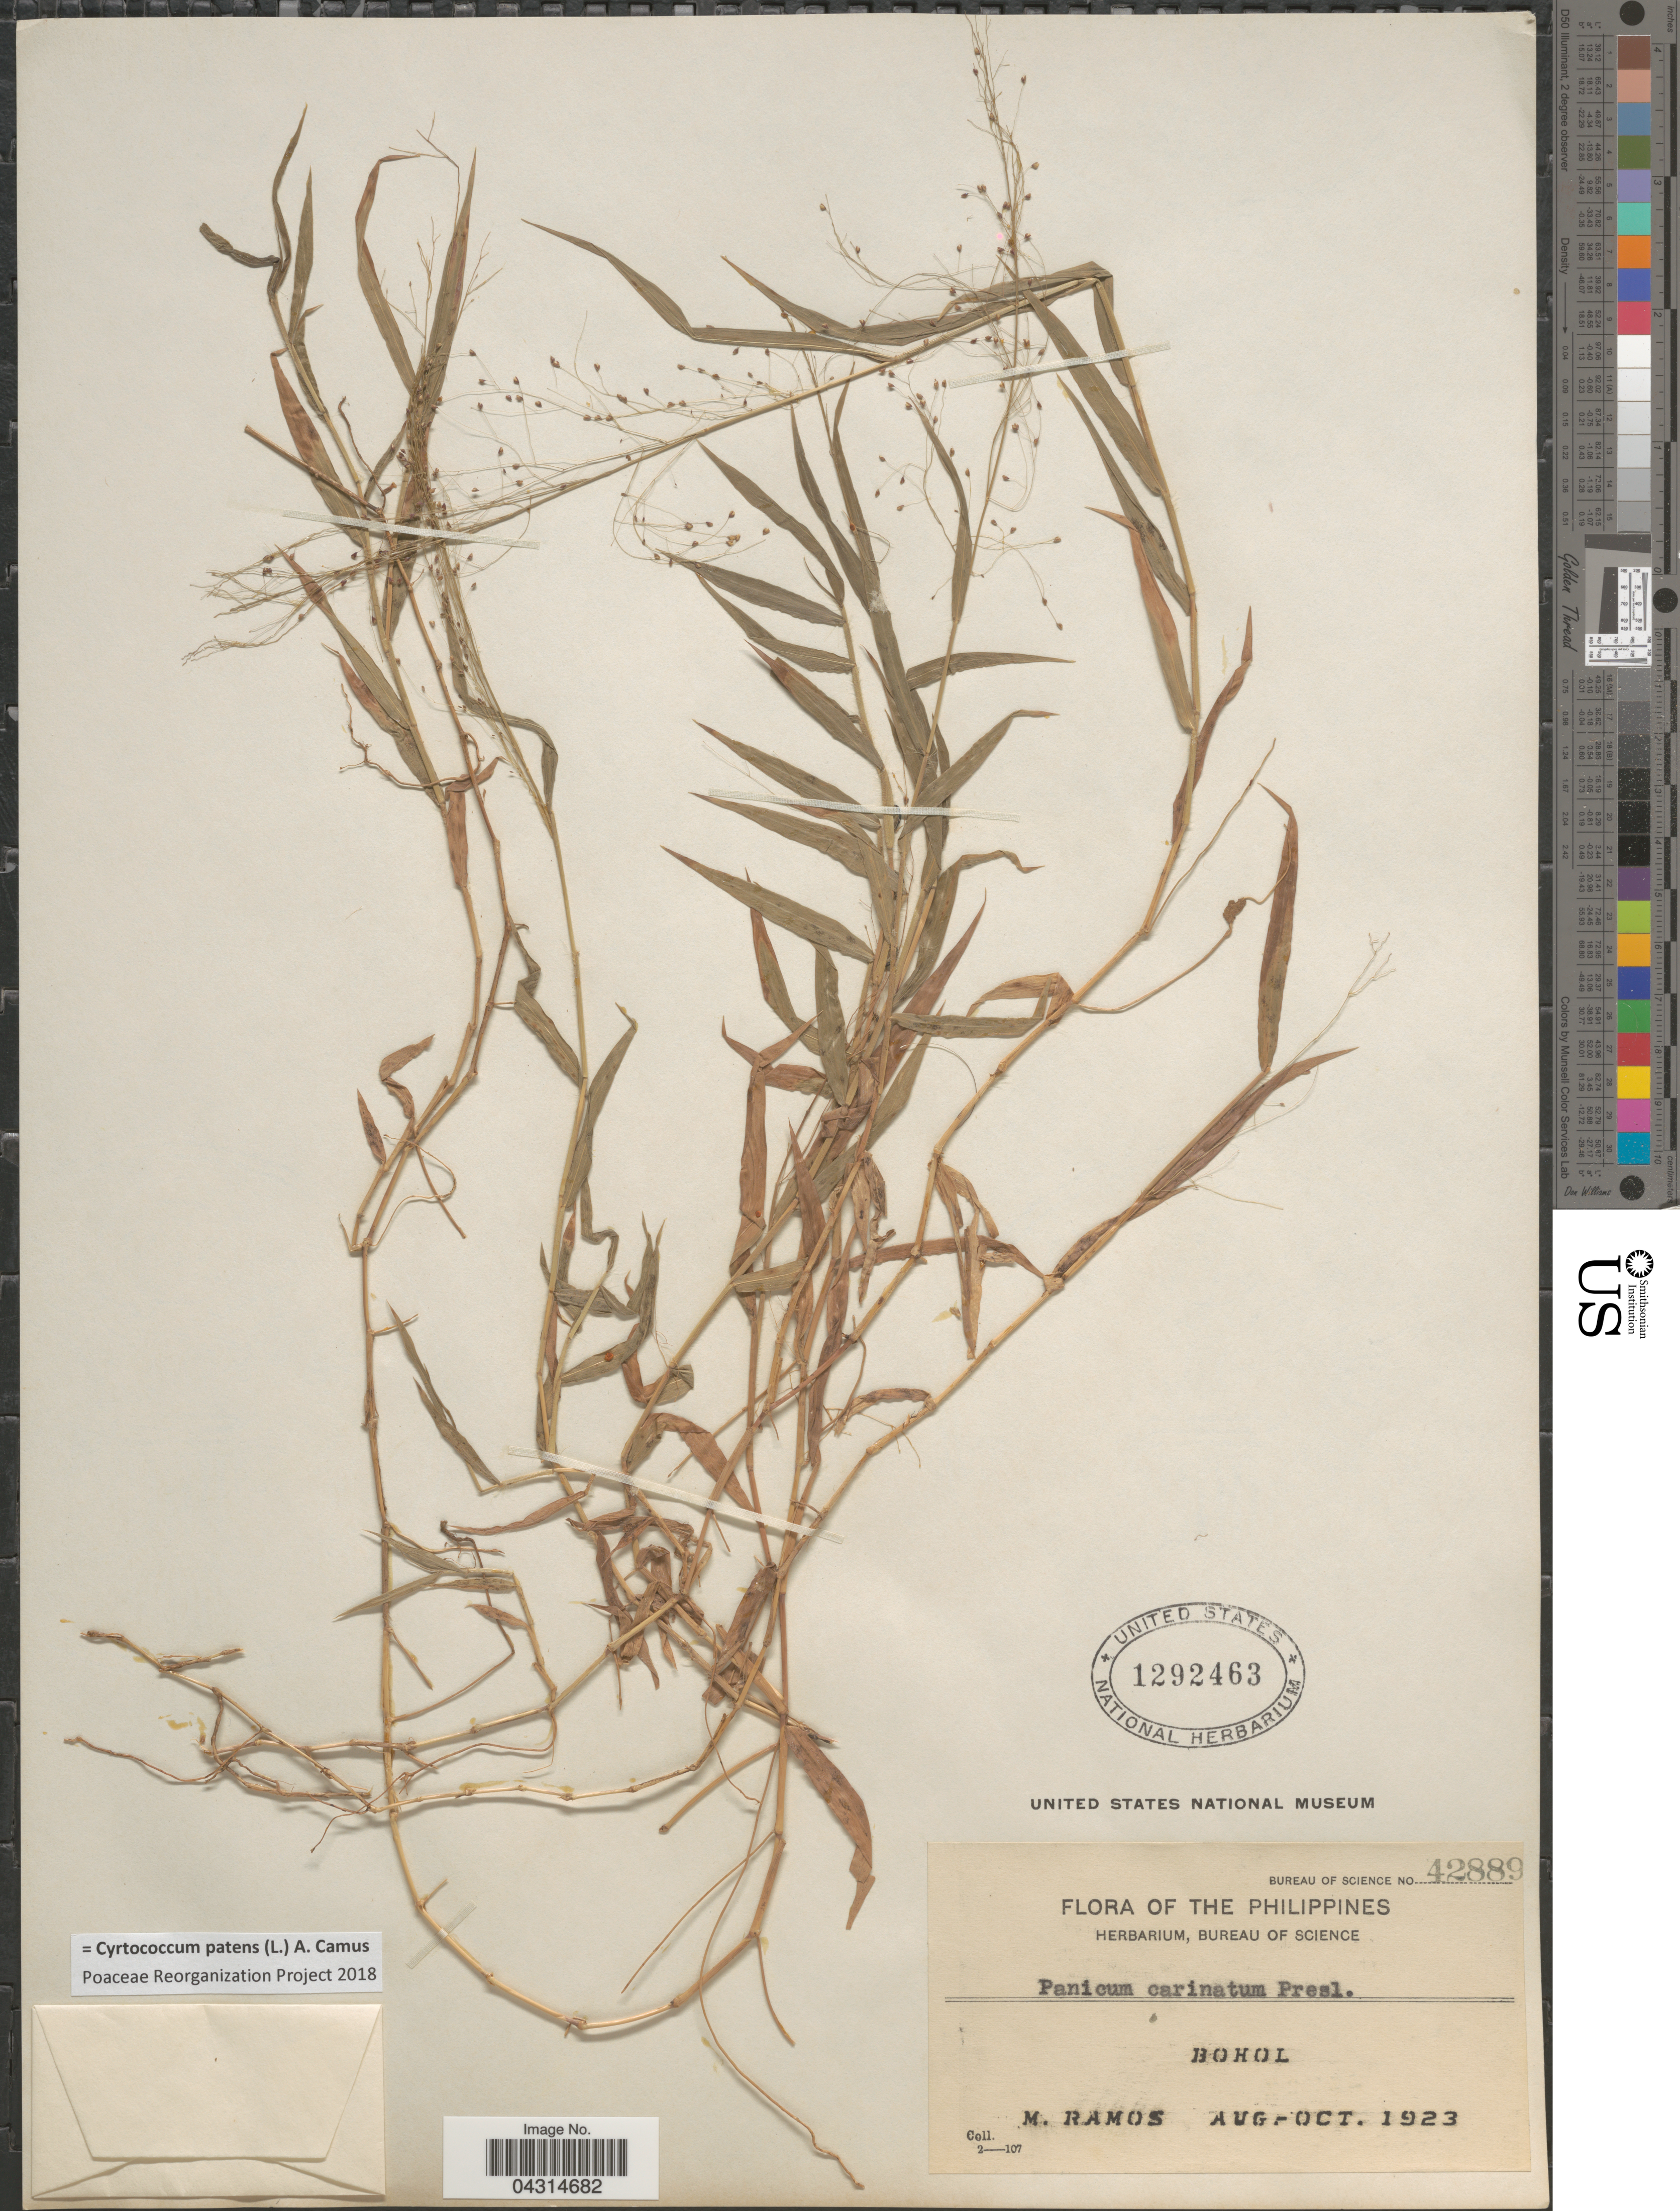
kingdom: Plantae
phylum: Tracheophyta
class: Liliopsida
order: Poales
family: Poaceae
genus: Cyrtococcum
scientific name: Cyrtococcum patens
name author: (L.) A. Camus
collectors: M. Ramos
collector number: Bureau of Science 42889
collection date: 1923-08/1923-10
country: Philippines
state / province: Central Visayas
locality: Bohol.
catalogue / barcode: US 1292463